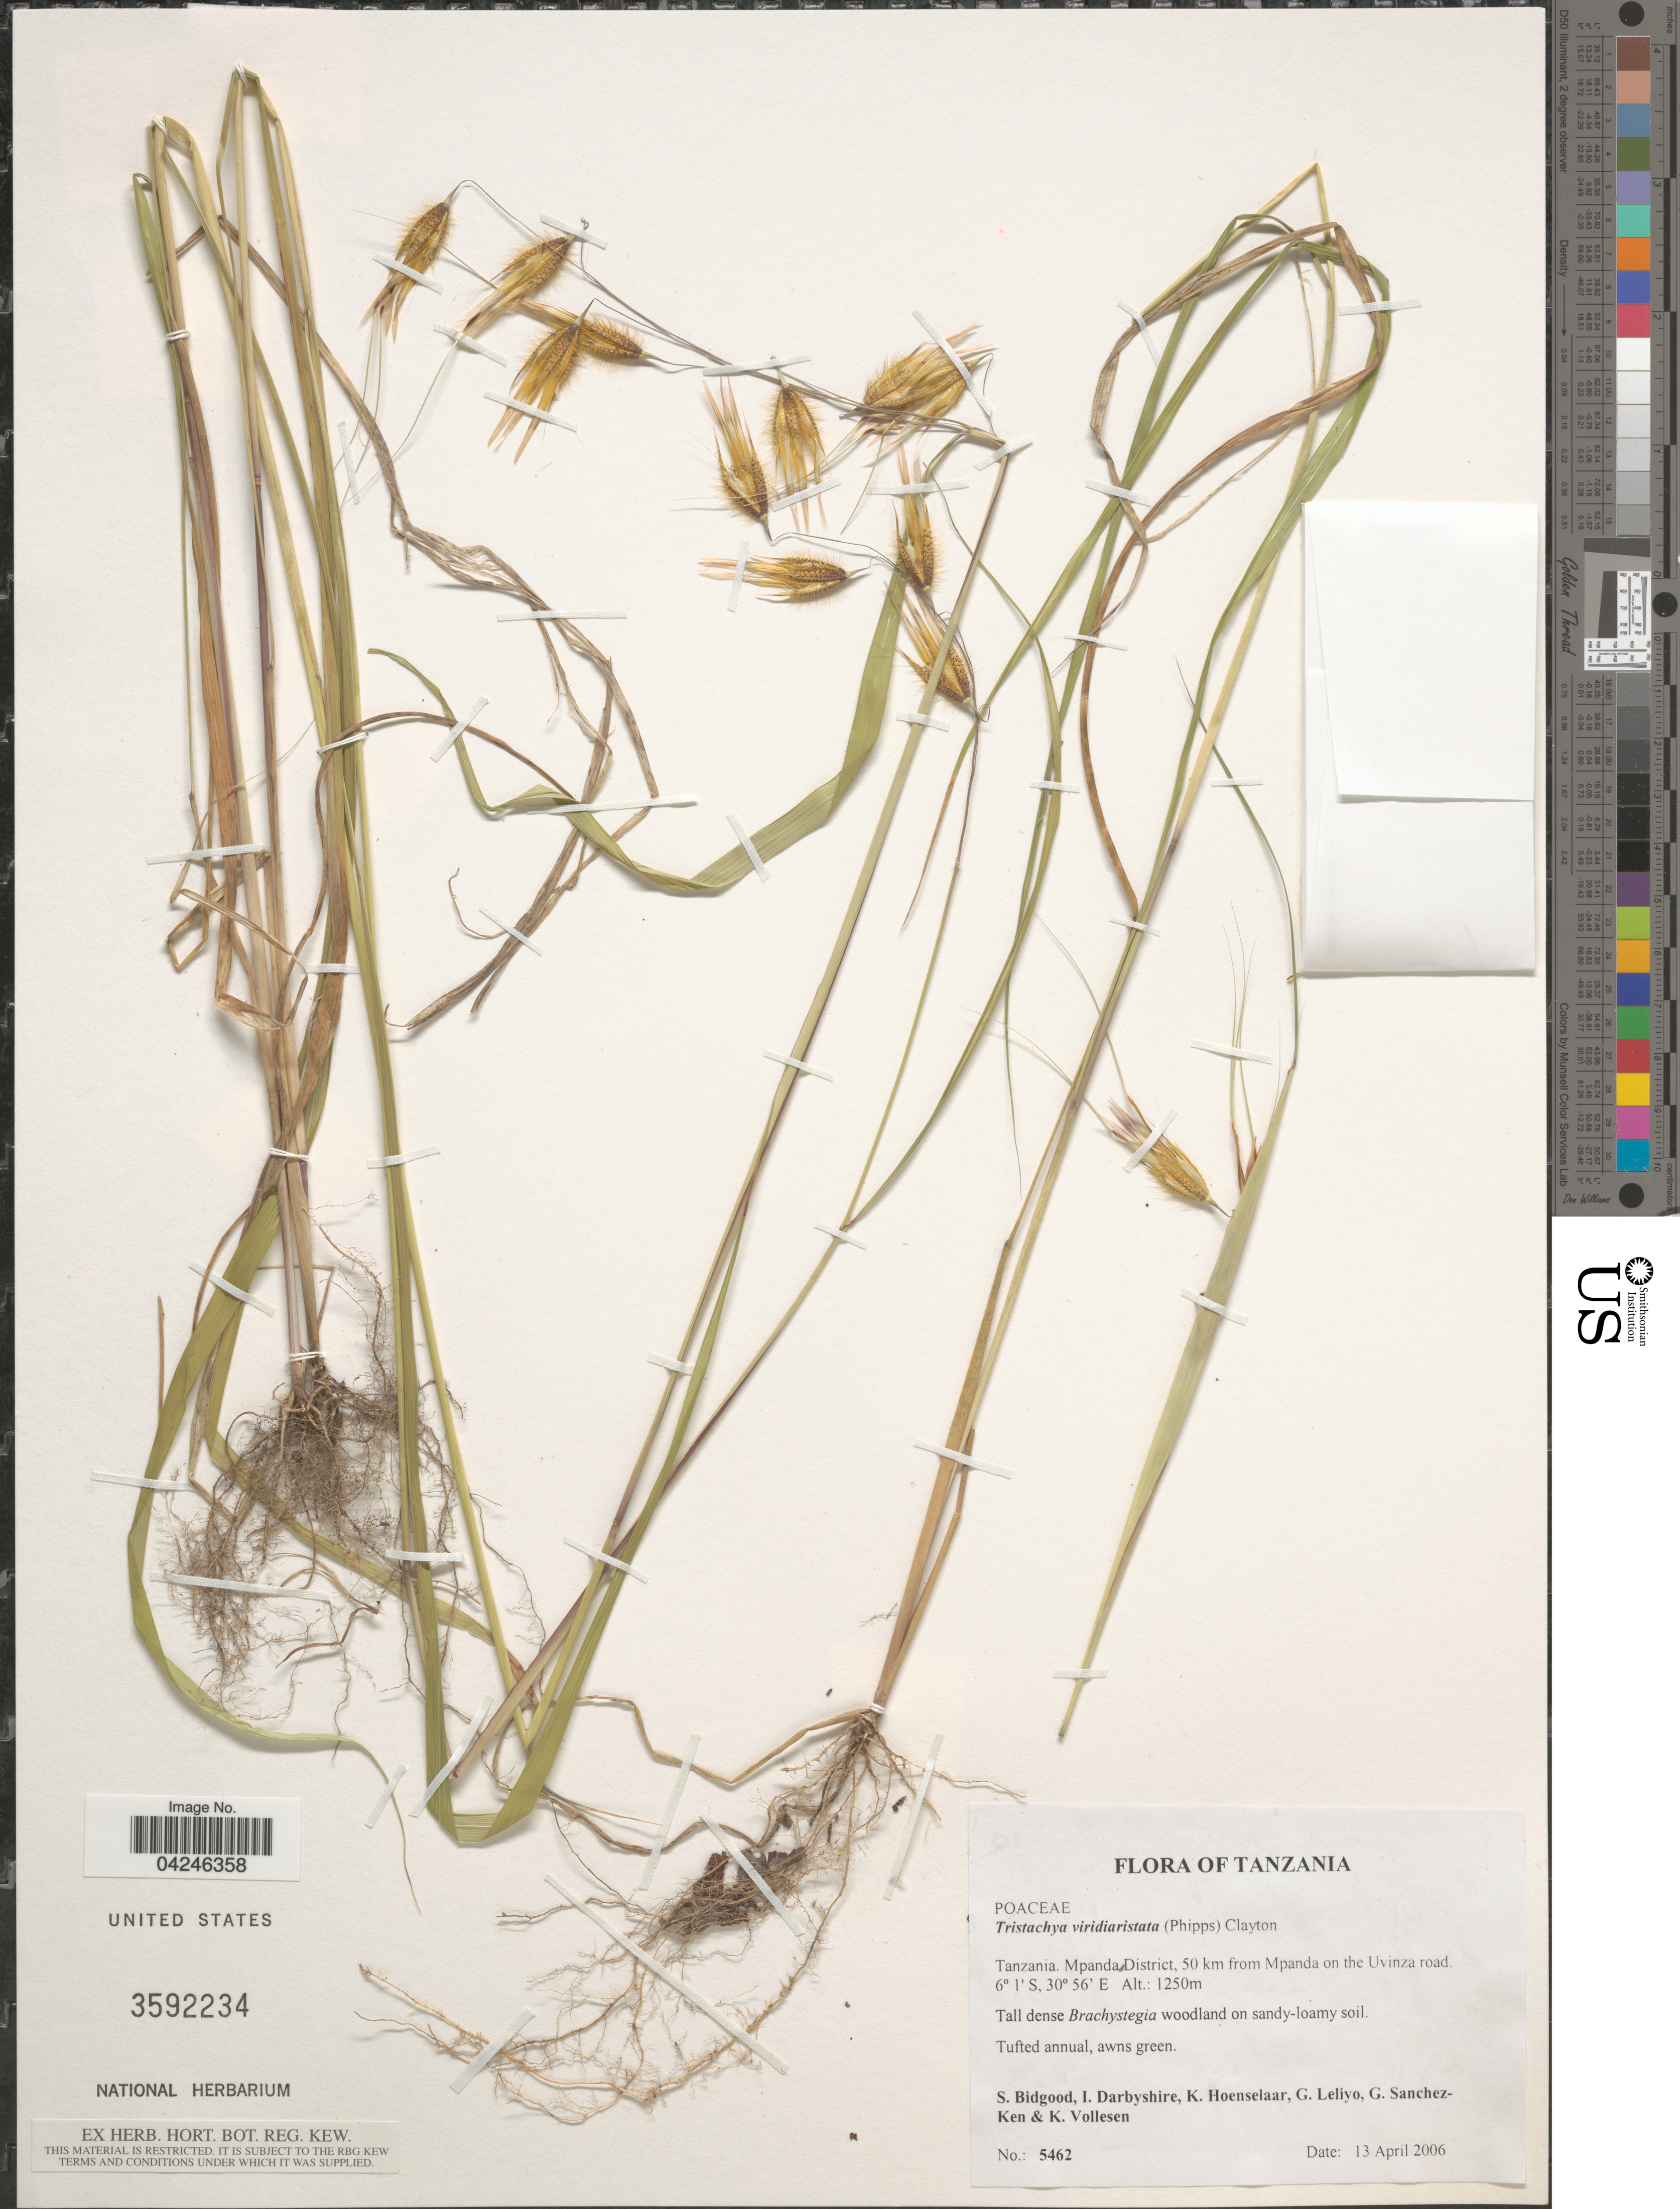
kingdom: Plantae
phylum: Tracheophyta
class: Liliopsida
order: Poales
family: Poaceae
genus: Tristachya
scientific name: Tristachya viridearistata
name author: (J.B. Phipps) Clayton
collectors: S. Bidgood, I. Darbyshire, K. Hoenselaar, G. Leliyo & et al.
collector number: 5462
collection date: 2006-04-13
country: Tanzania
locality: Mpanda District, 50 km from Mpanda on the Uvinza road.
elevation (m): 1250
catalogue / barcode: US 3592234